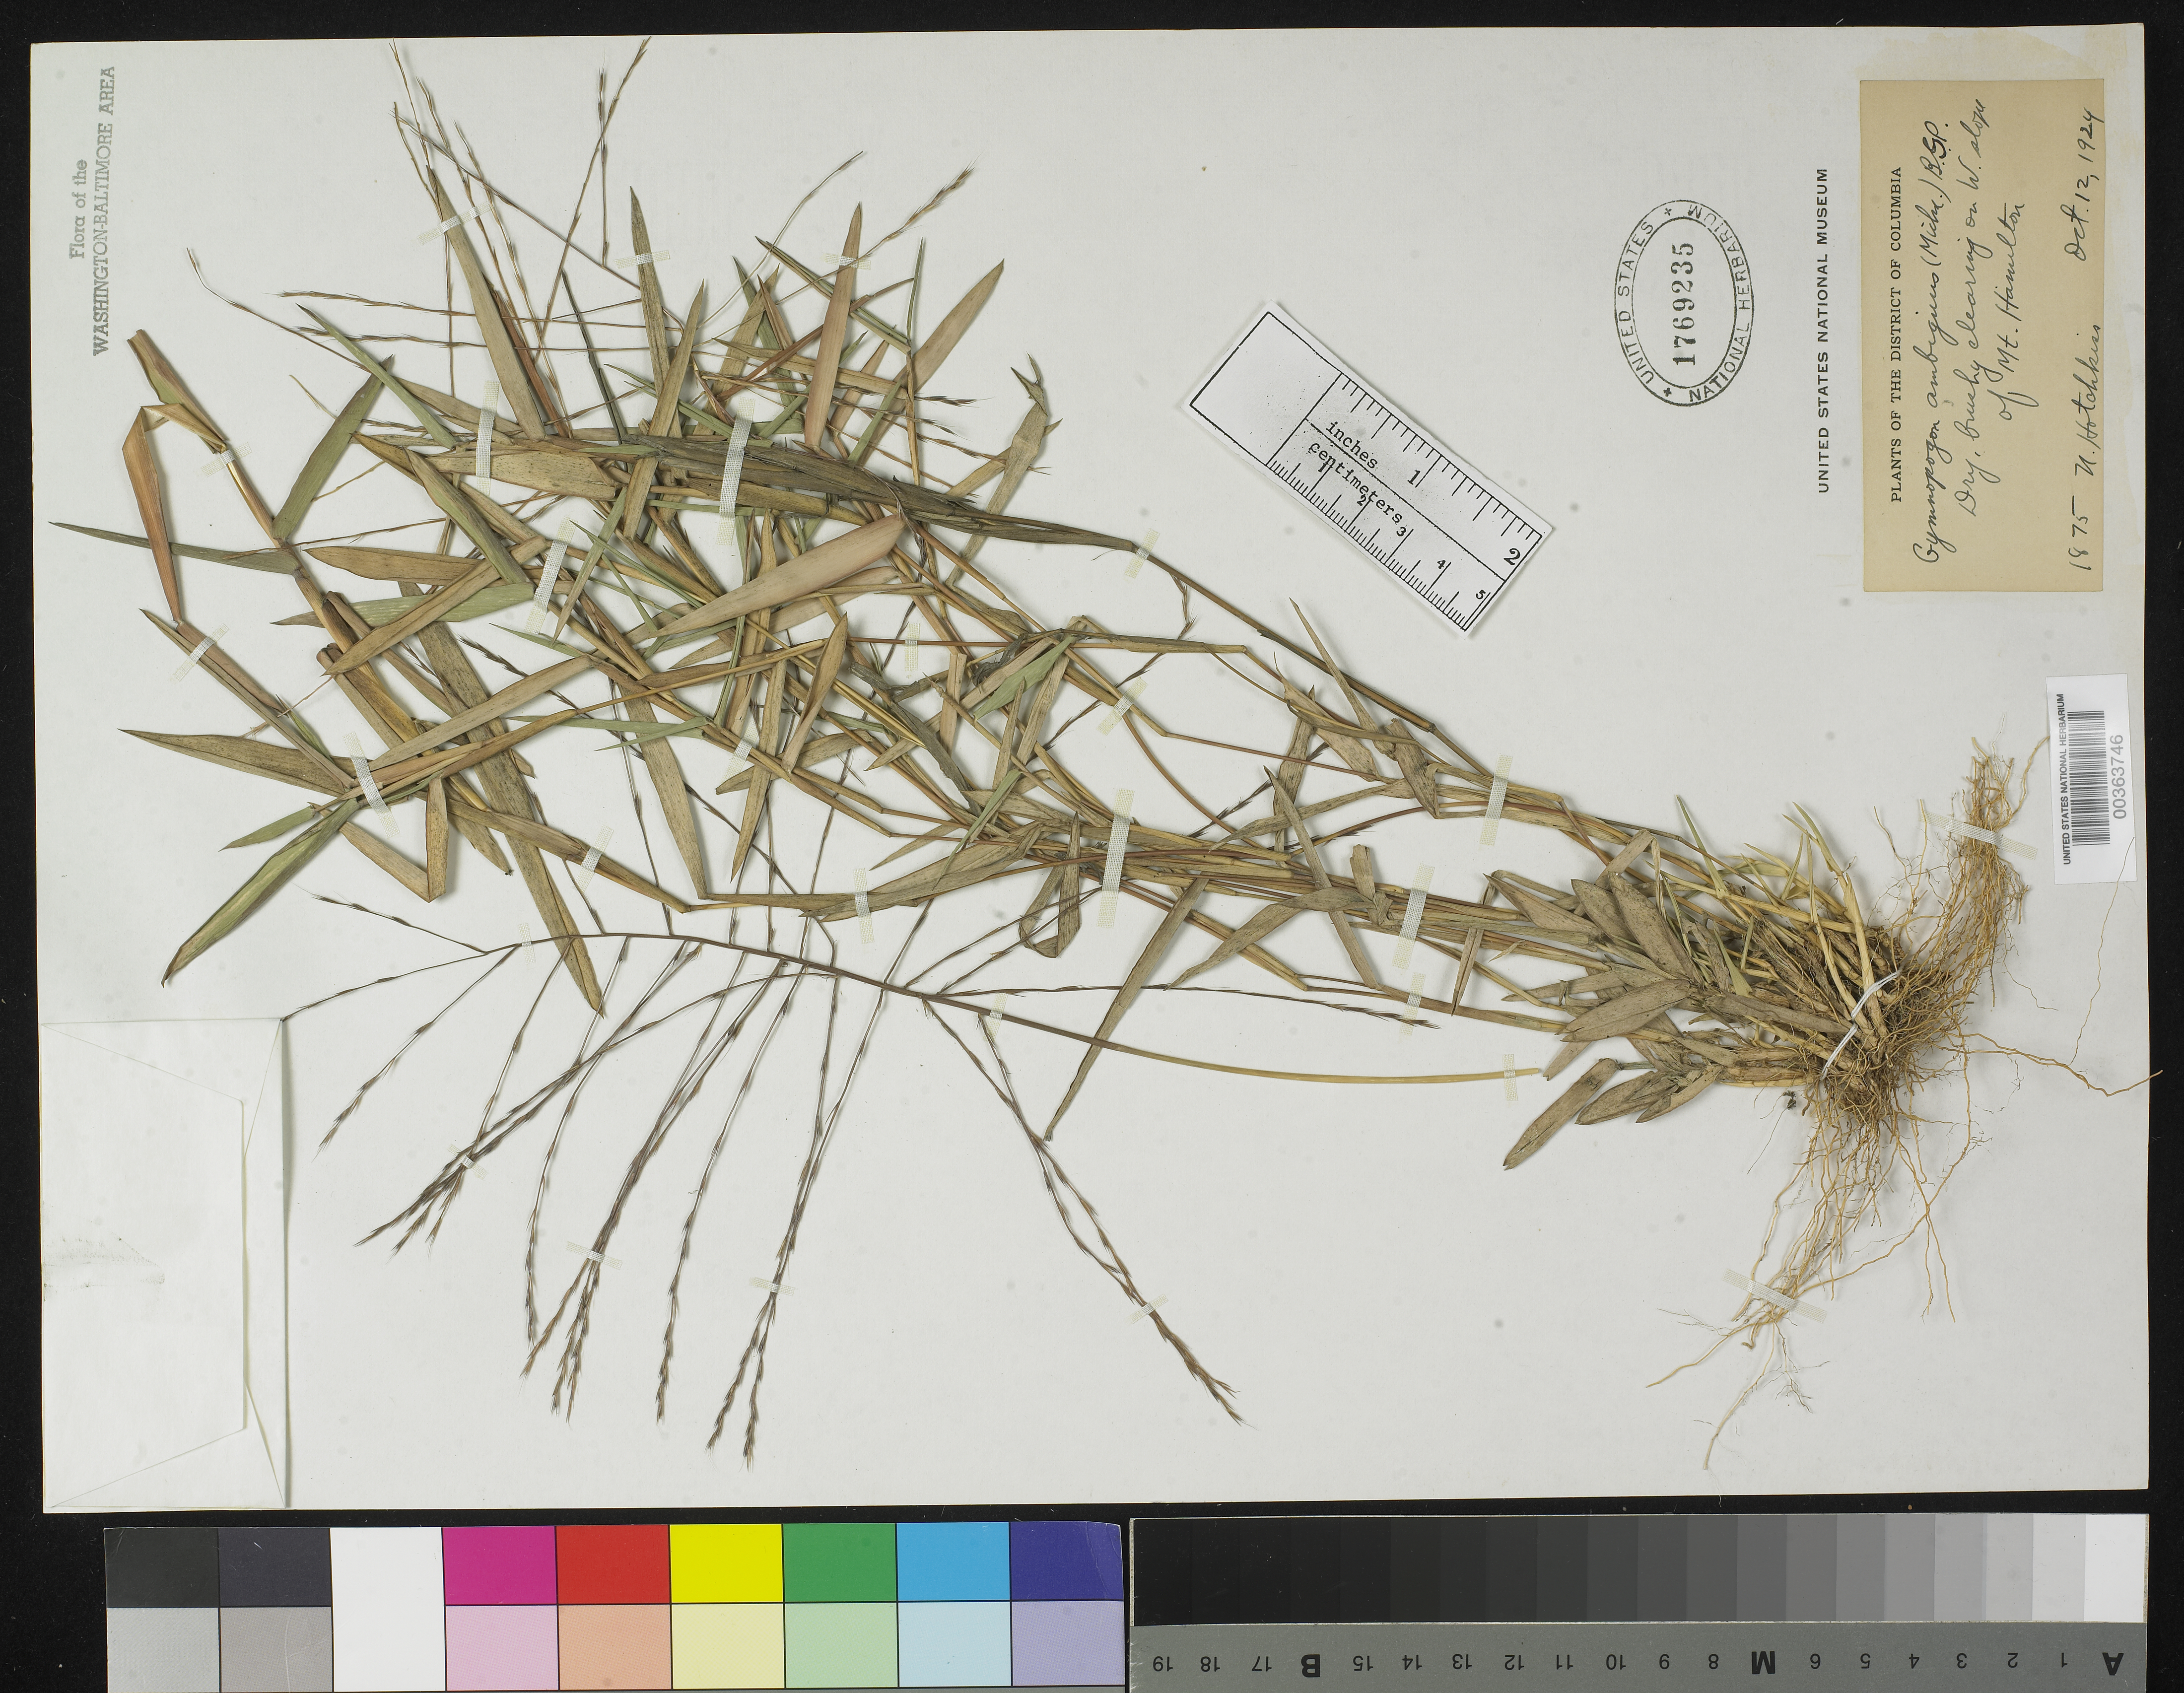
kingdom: Plantae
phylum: Tracheophyta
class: Liliopsida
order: Poales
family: Poaceae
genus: Gymnopogon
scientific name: Gymnopogon ambiguus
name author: (Michx.) Britton, Stearns & Poggenb.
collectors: N. Hotchkiss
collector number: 1875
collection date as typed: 12 Oct 1924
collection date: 1924-10-12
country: United States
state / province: District of Columbia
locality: Mount Hamilton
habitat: Dry bushy clearing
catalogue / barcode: US 1769235